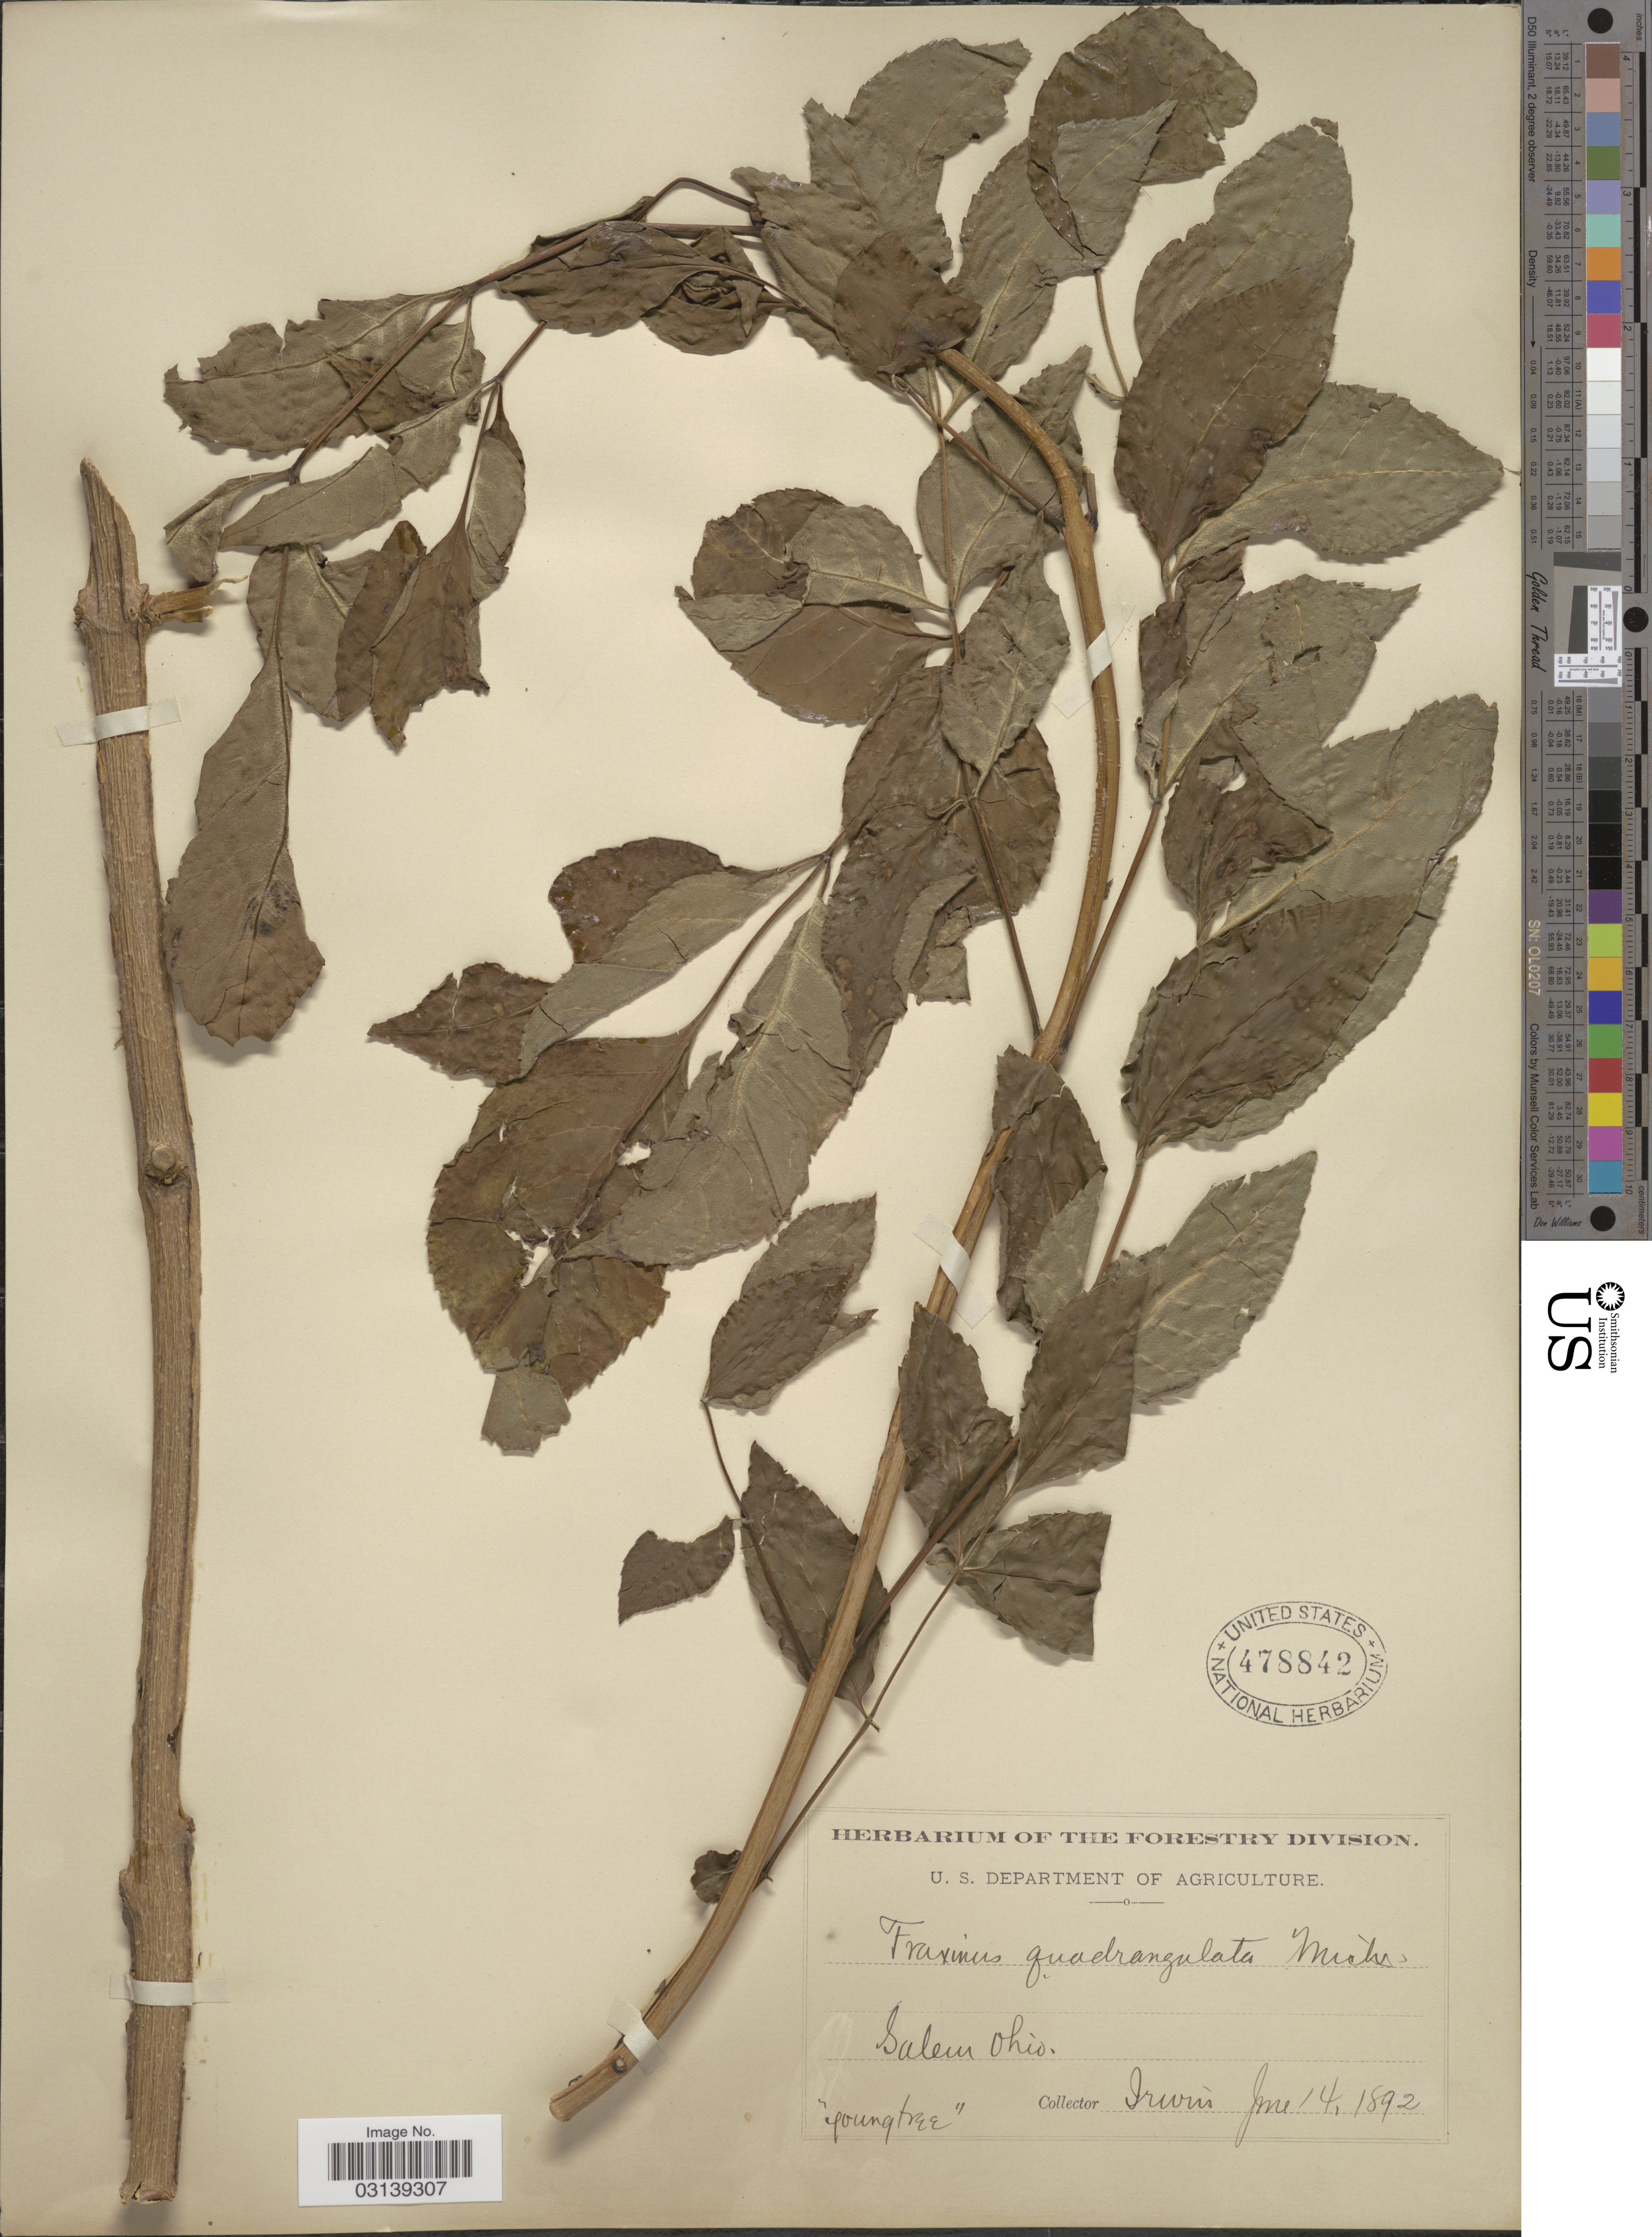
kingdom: Plantae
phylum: Tracheophyta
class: Magnoliopsida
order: Lamiales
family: Oleaceae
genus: Fraxinus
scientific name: Fraxinus quadrangulata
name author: Michx.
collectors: -- Irwin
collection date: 1892-06-14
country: United States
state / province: Ohio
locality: Salem.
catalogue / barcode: US 478842